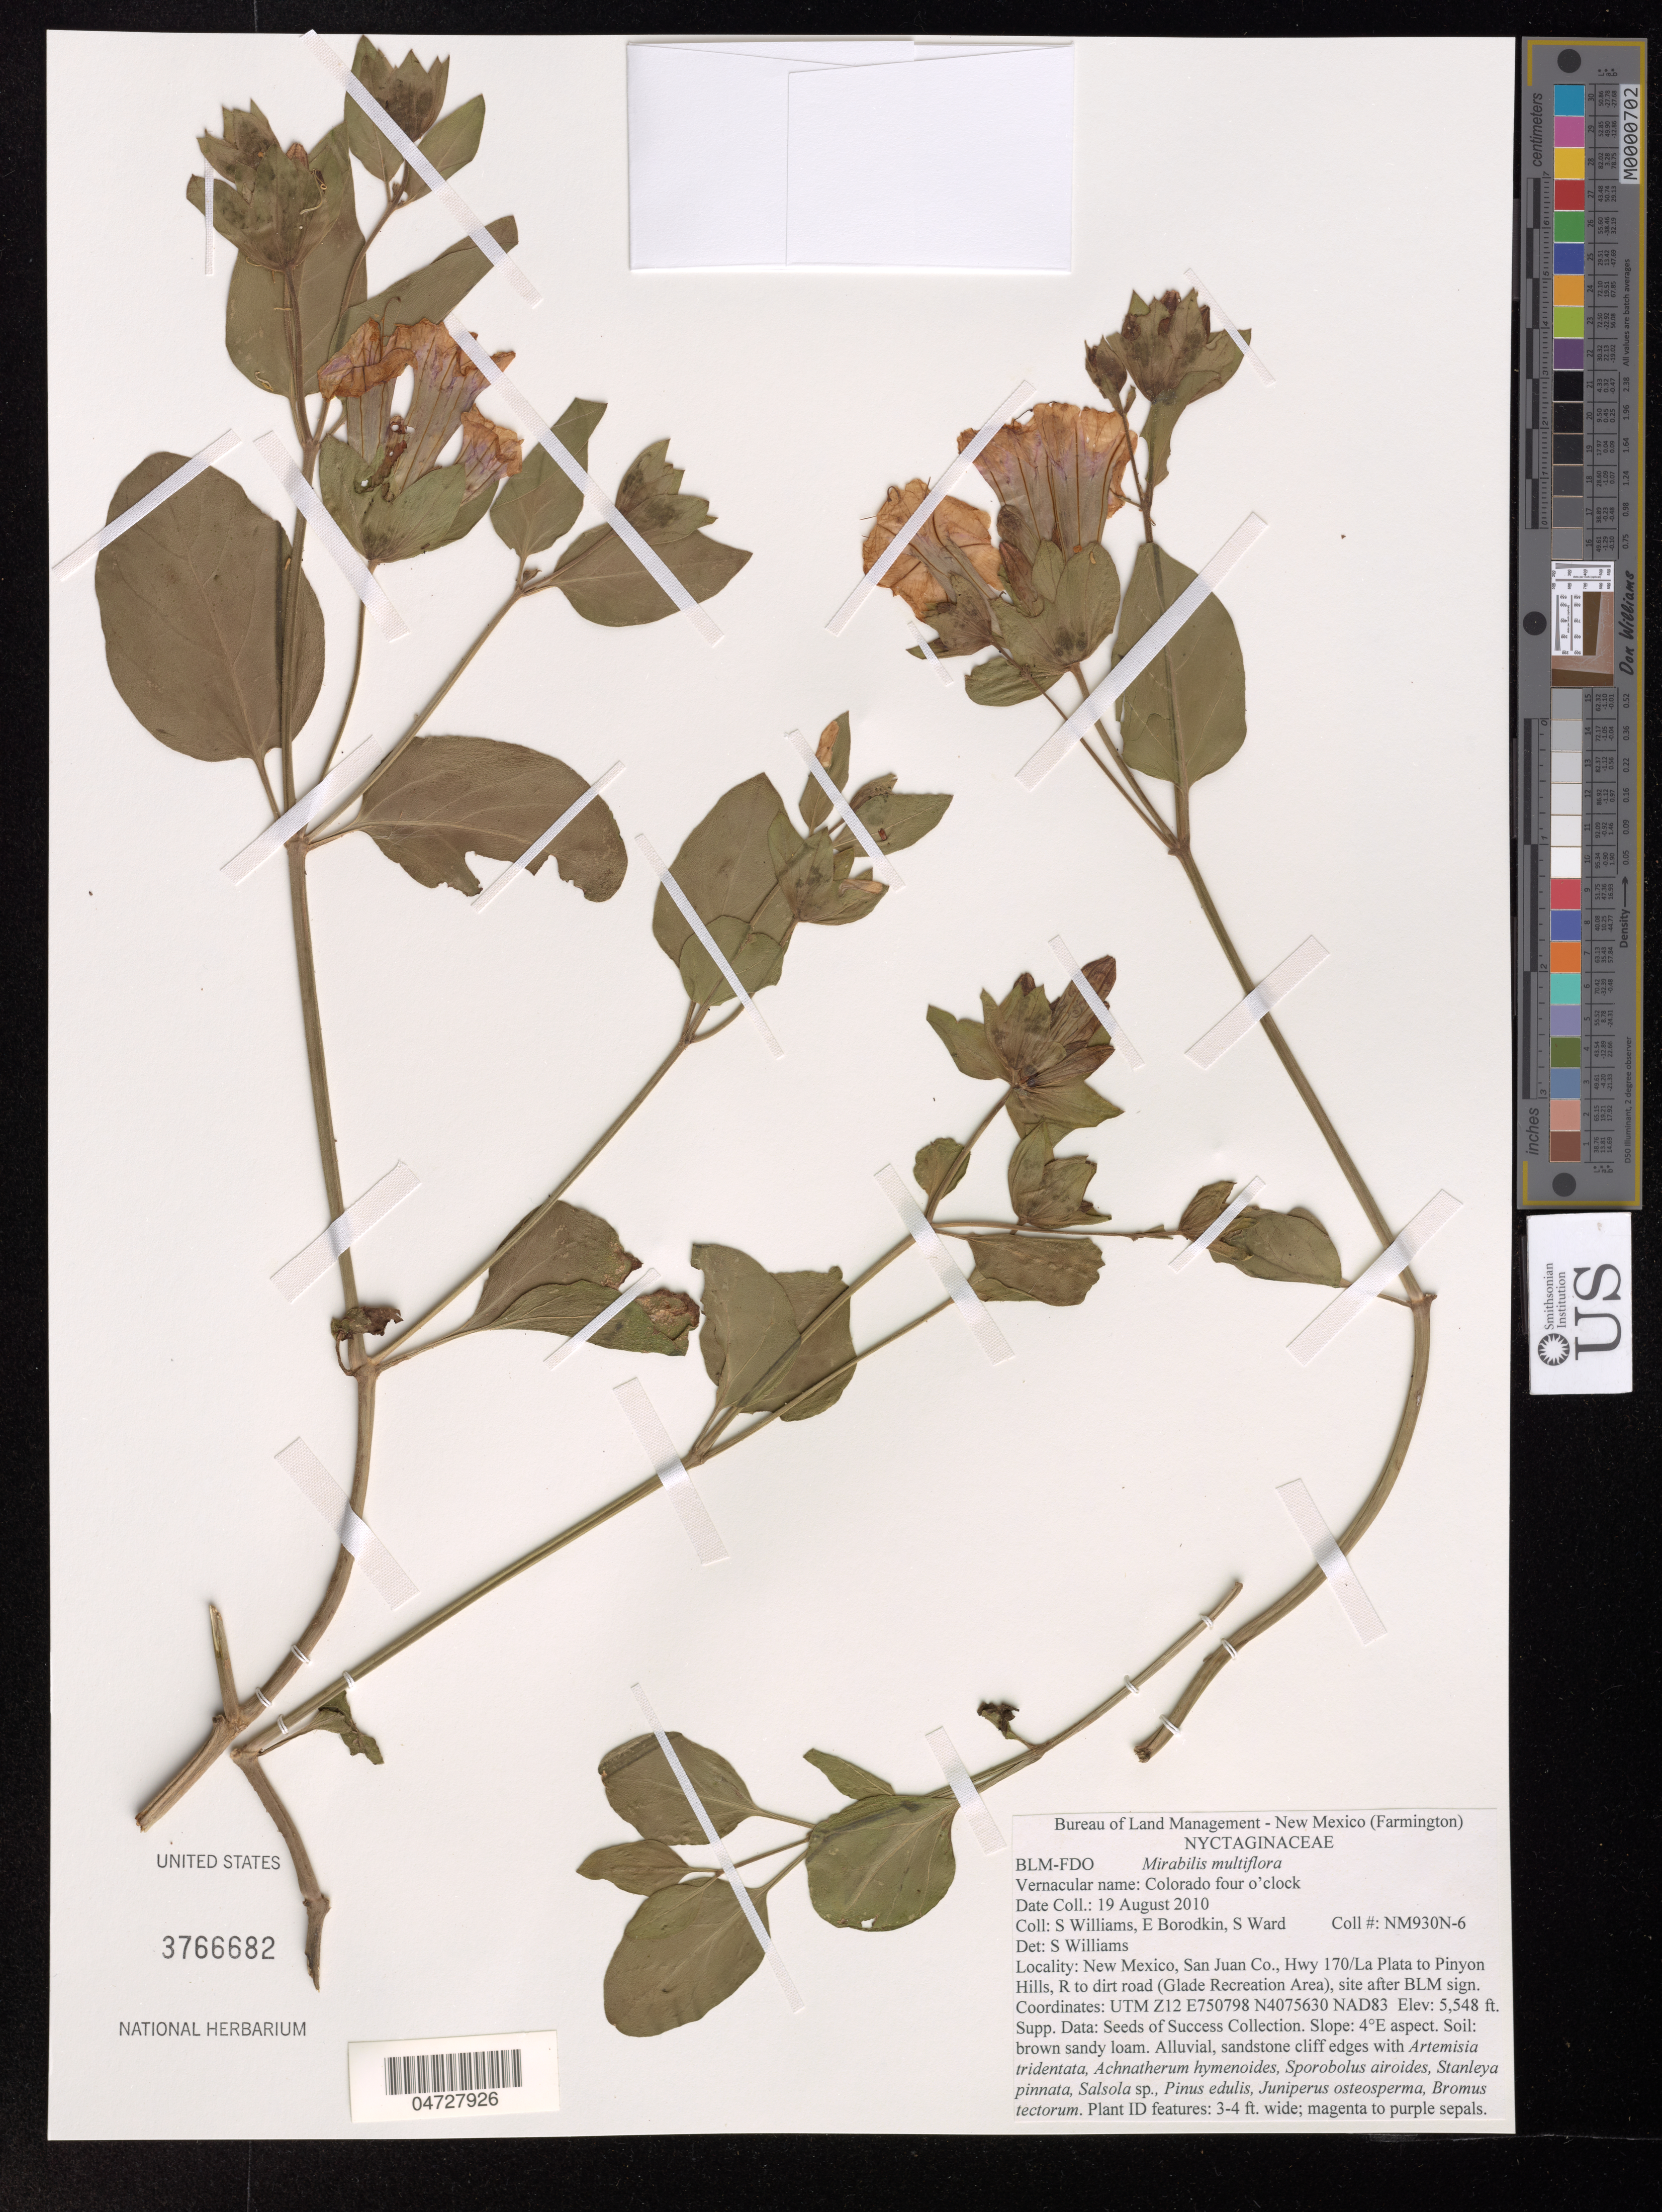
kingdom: Plantae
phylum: Tracheophyta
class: Magnoliopsida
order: Caryophyllales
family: Nyctaginaceae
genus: Mirabilis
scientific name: Mirabilis multiflora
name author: (Torr.) A. Gray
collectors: S. Williams, E. Borodkin & S. Ward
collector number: NM930N-6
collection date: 2010-08-19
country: United States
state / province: New Mexico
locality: San Juan Co., Hwy 170/La Plata to Pinyon Hill, R to dirt road, site after BLM sign.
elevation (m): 1691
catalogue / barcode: US 3766682